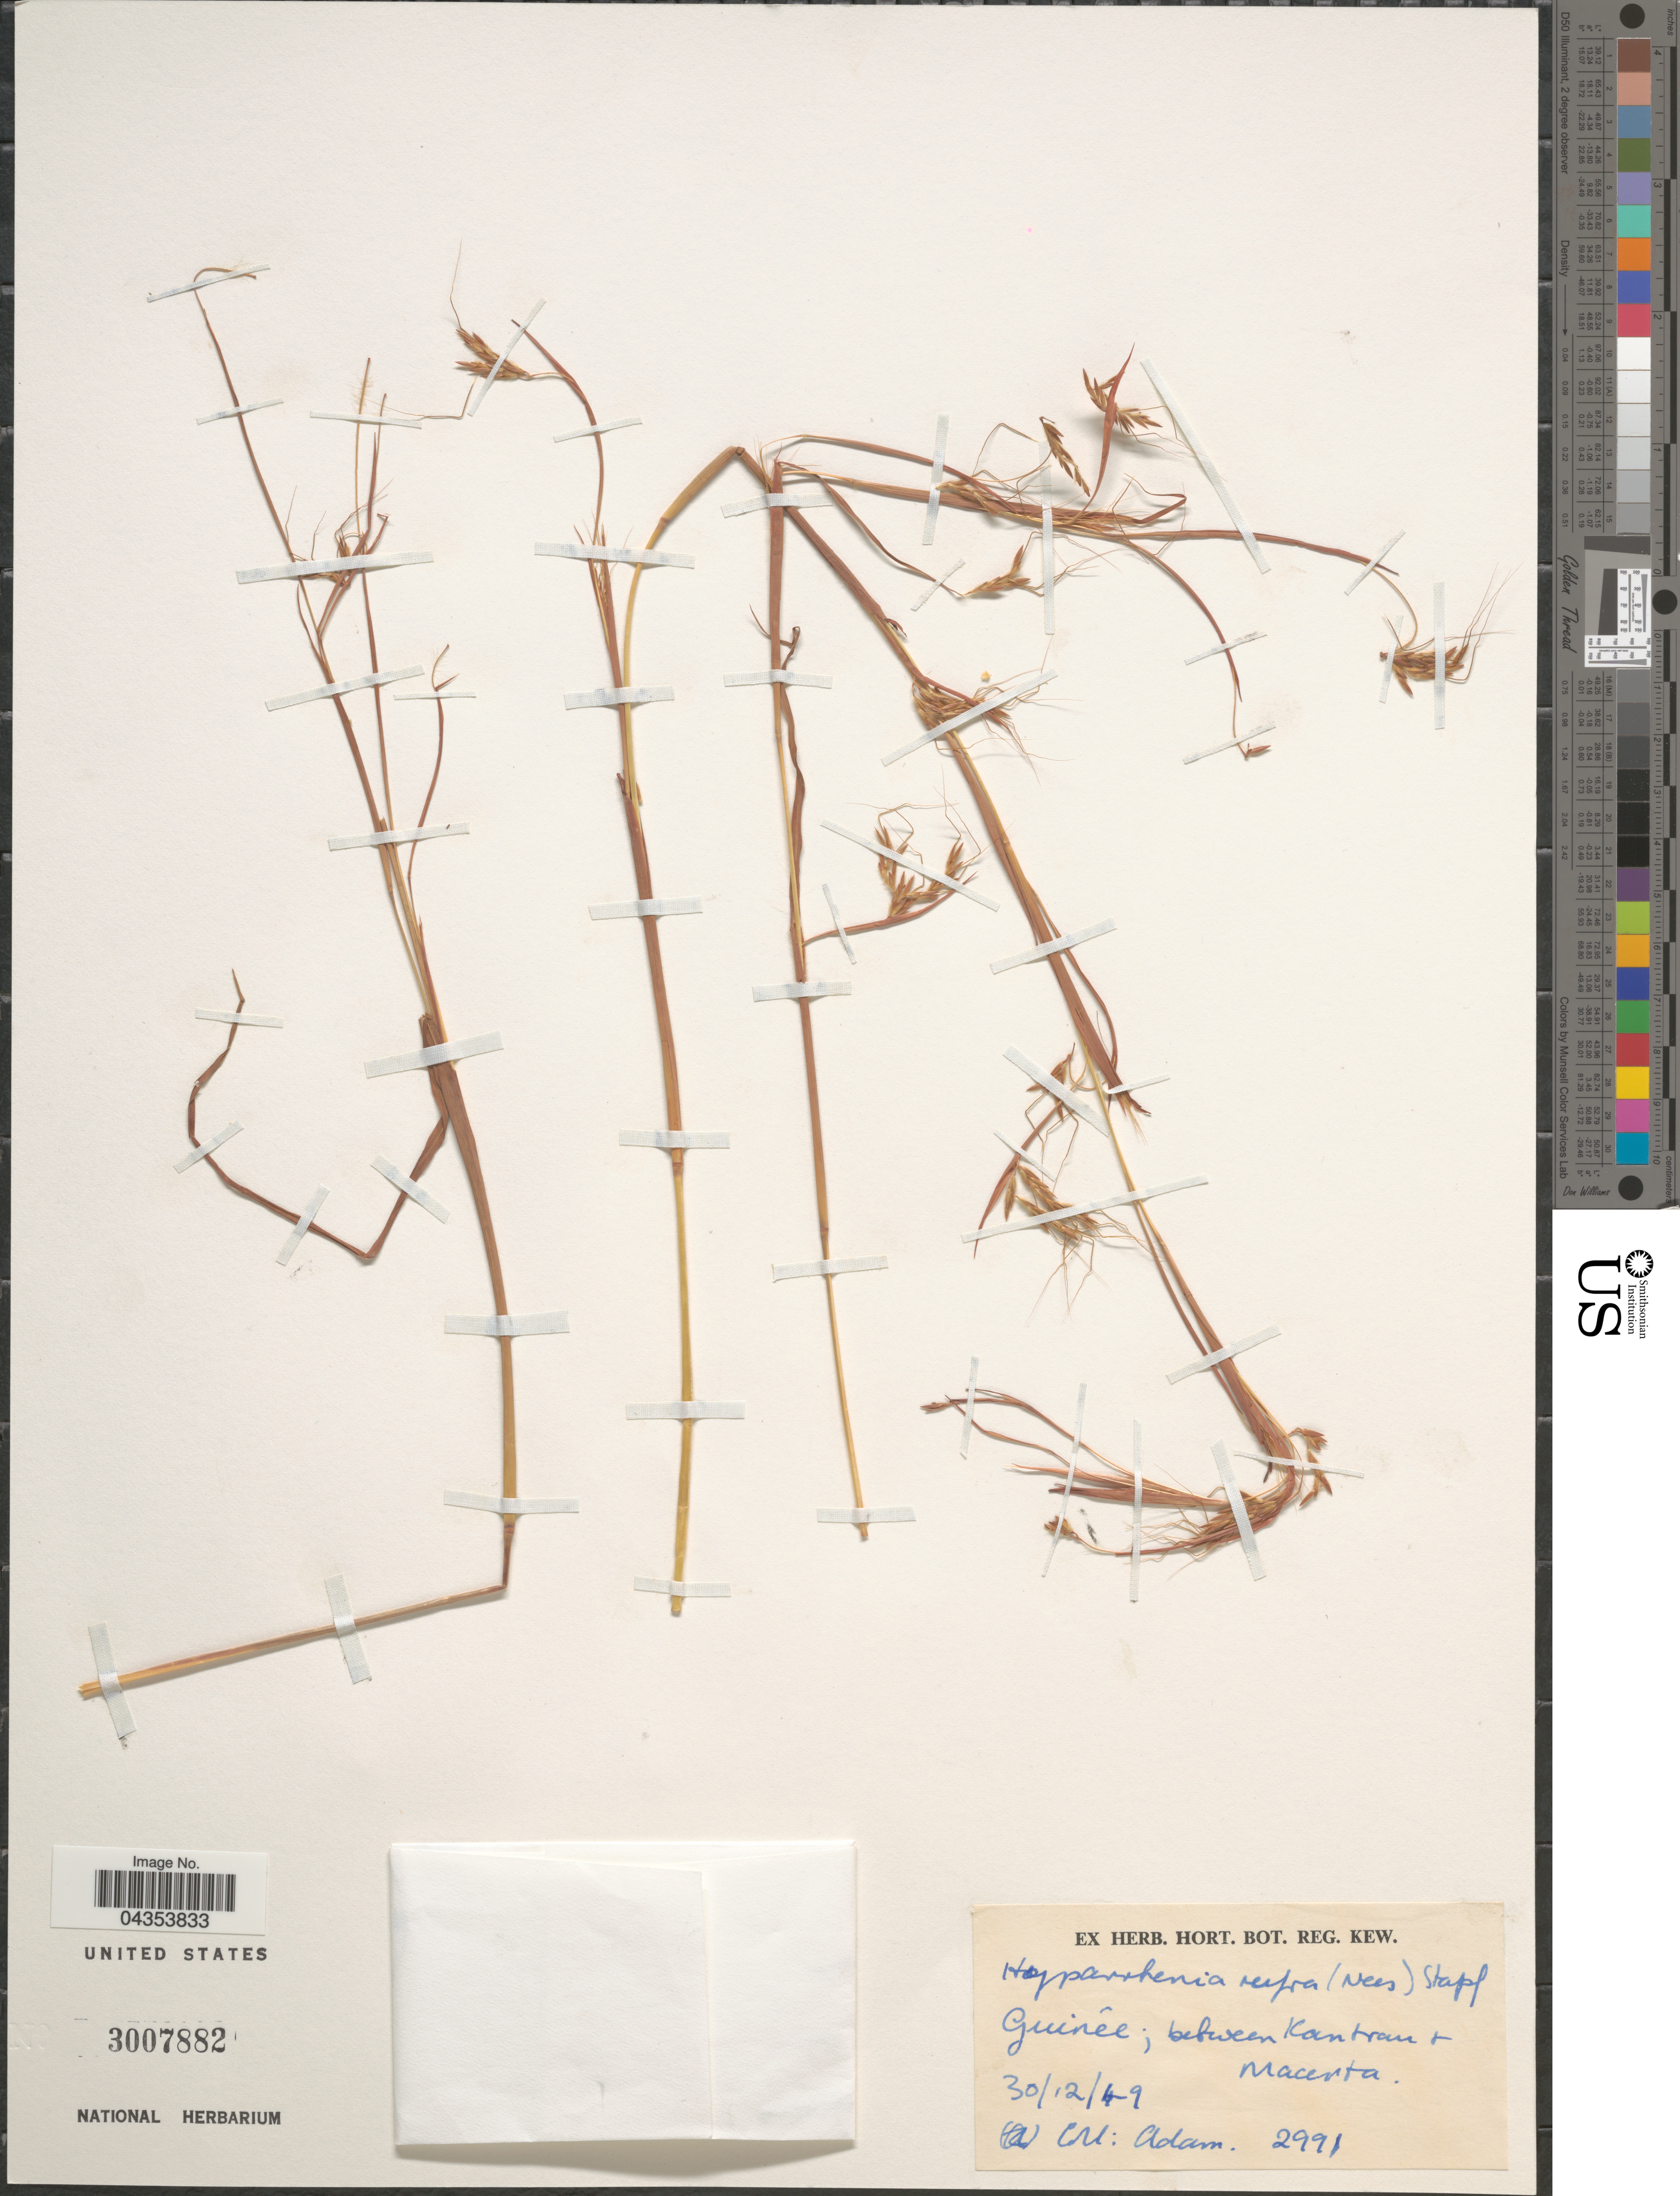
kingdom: Plantae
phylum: Tracheophyta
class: Liliopsida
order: Poales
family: Poaceae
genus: Hyparrhenia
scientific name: Hyparrhenia rufa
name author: (Nees) Stapf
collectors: -- Adam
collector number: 2991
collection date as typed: Transcribed d/m/y: 30/12/49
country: Guinea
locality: Guinêe; between Kantran + Macenta.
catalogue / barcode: US 3007882